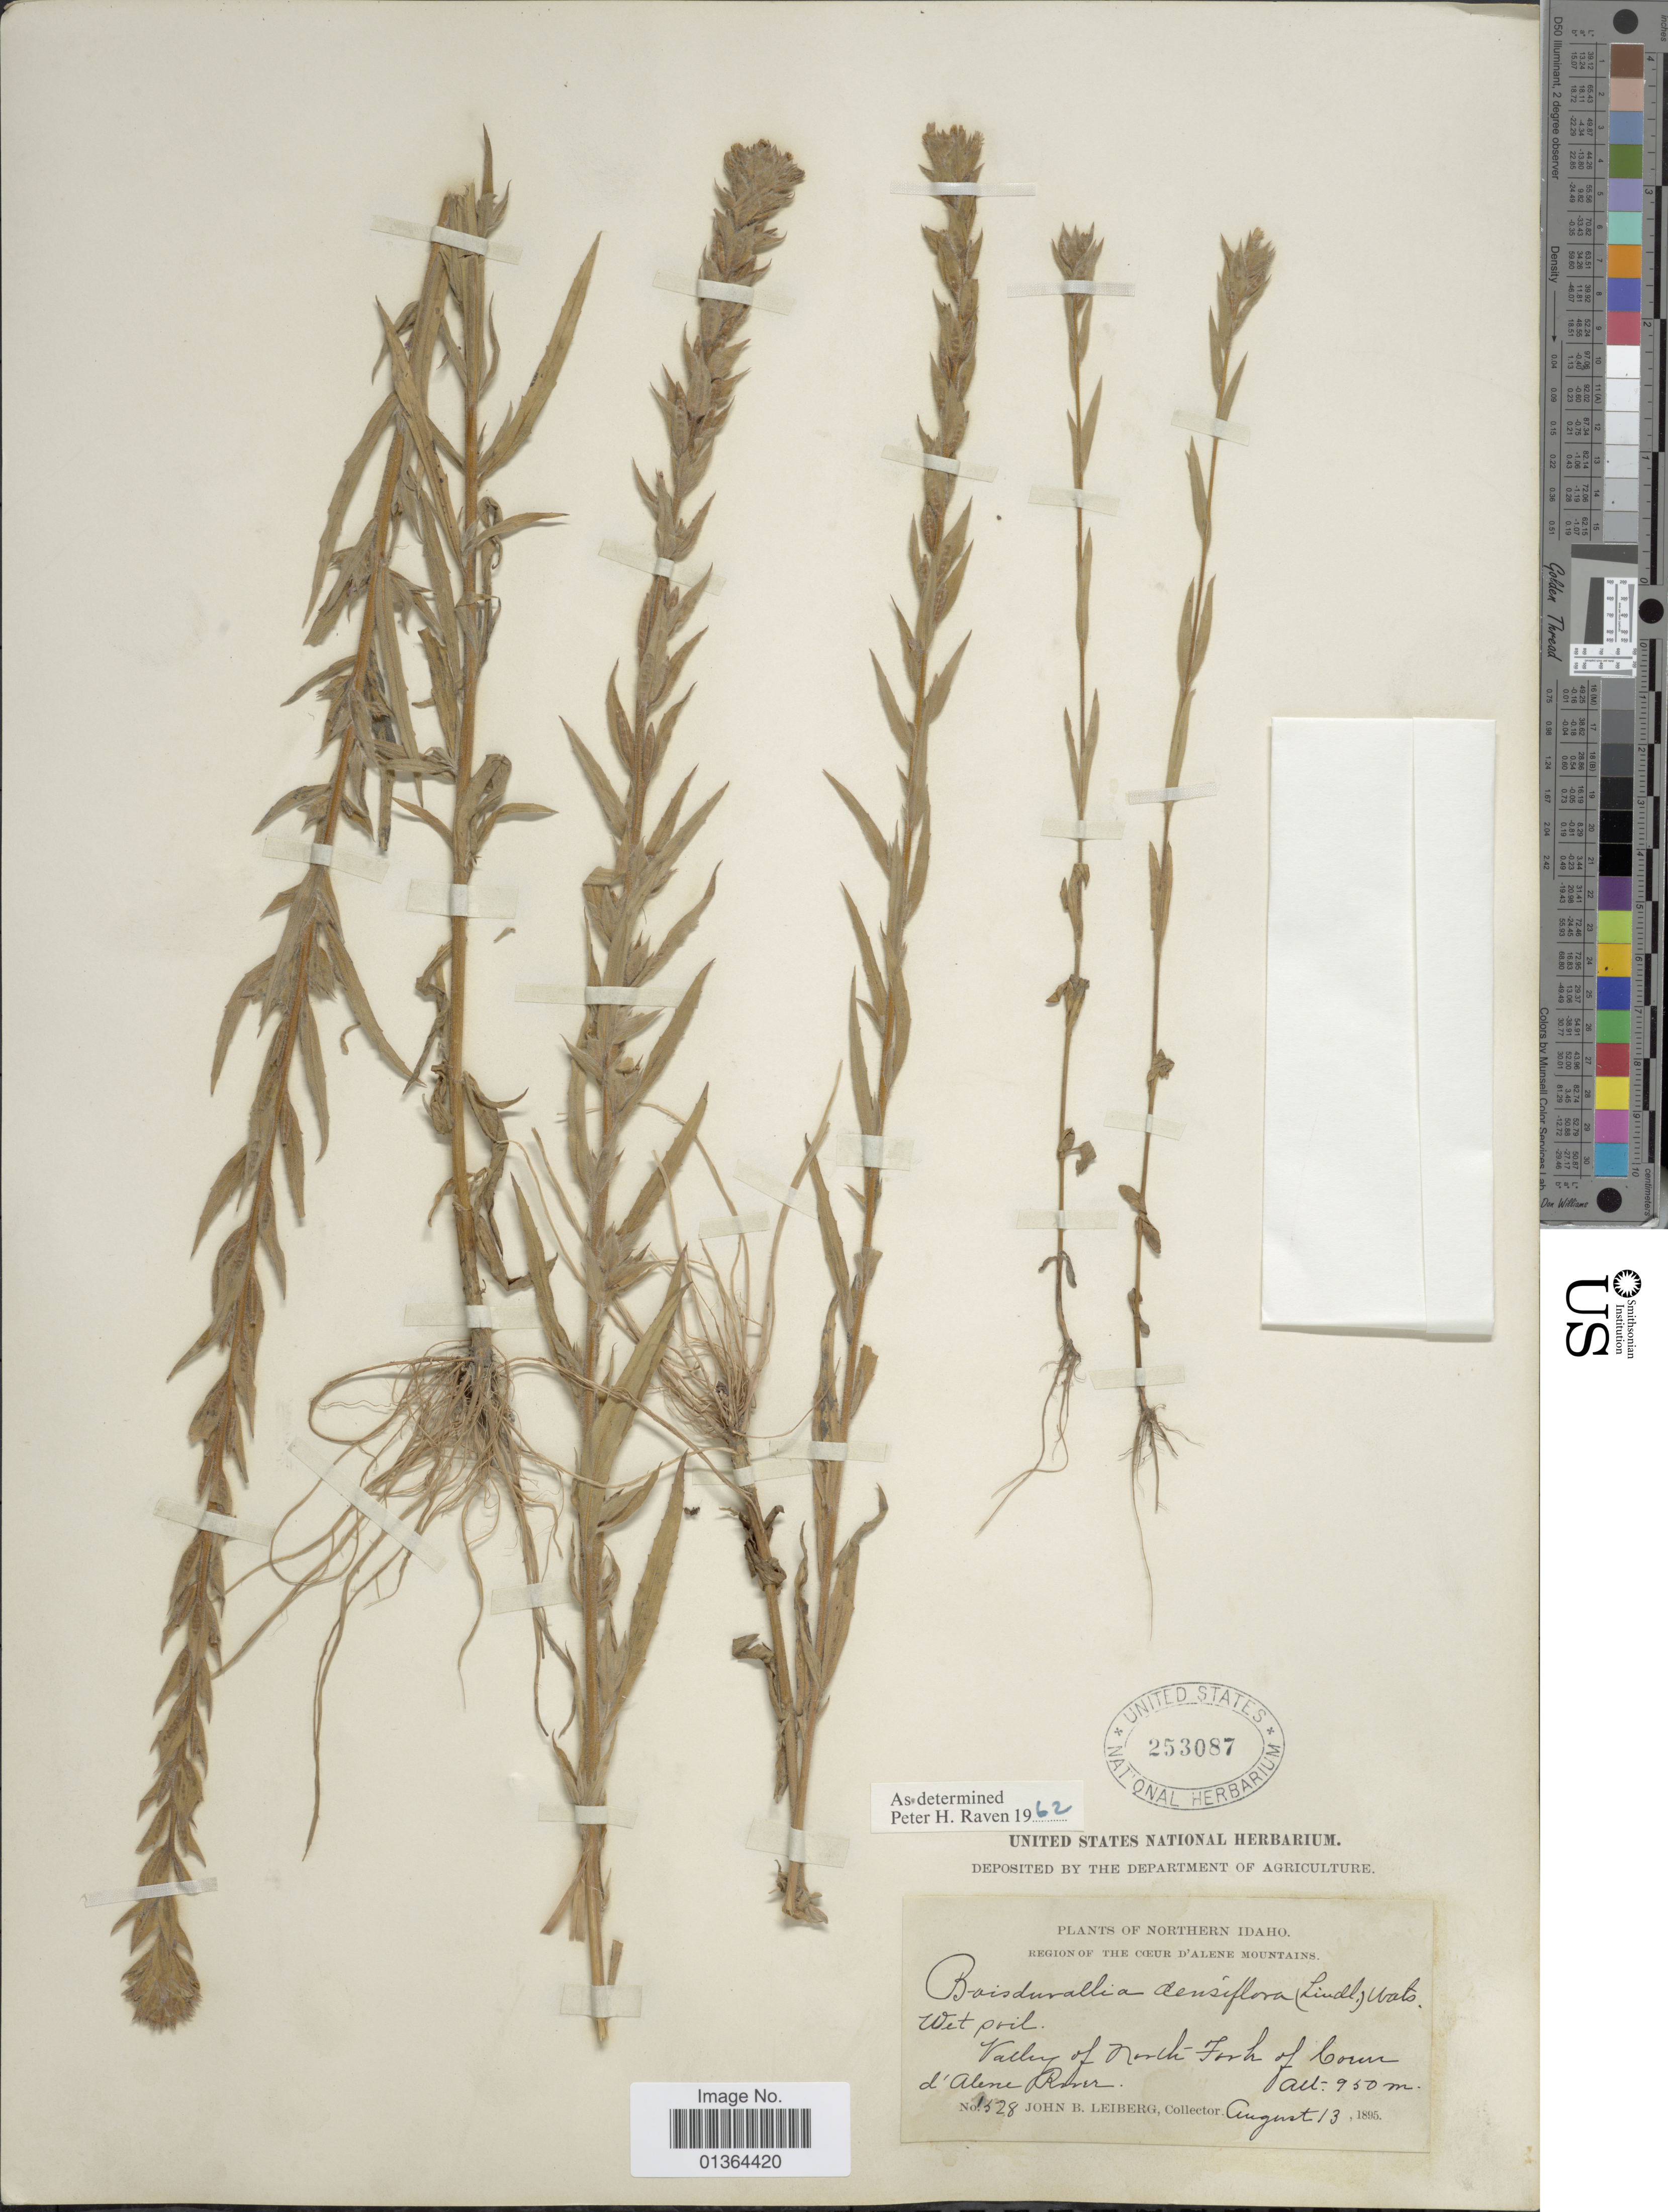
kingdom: Plantae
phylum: Tracheophyta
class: Magnoliopsida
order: Myrtales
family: Onagraceae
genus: Epilobium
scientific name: Epilobium densiflorum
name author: (Lindl.) Hoch & P.H. Raven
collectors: J. B. Leiberg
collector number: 1528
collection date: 1895-08-13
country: United States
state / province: Idaho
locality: Northern Idaho, valley of North Fork of Coeur d'Alene River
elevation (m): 950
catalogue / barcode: US 253087